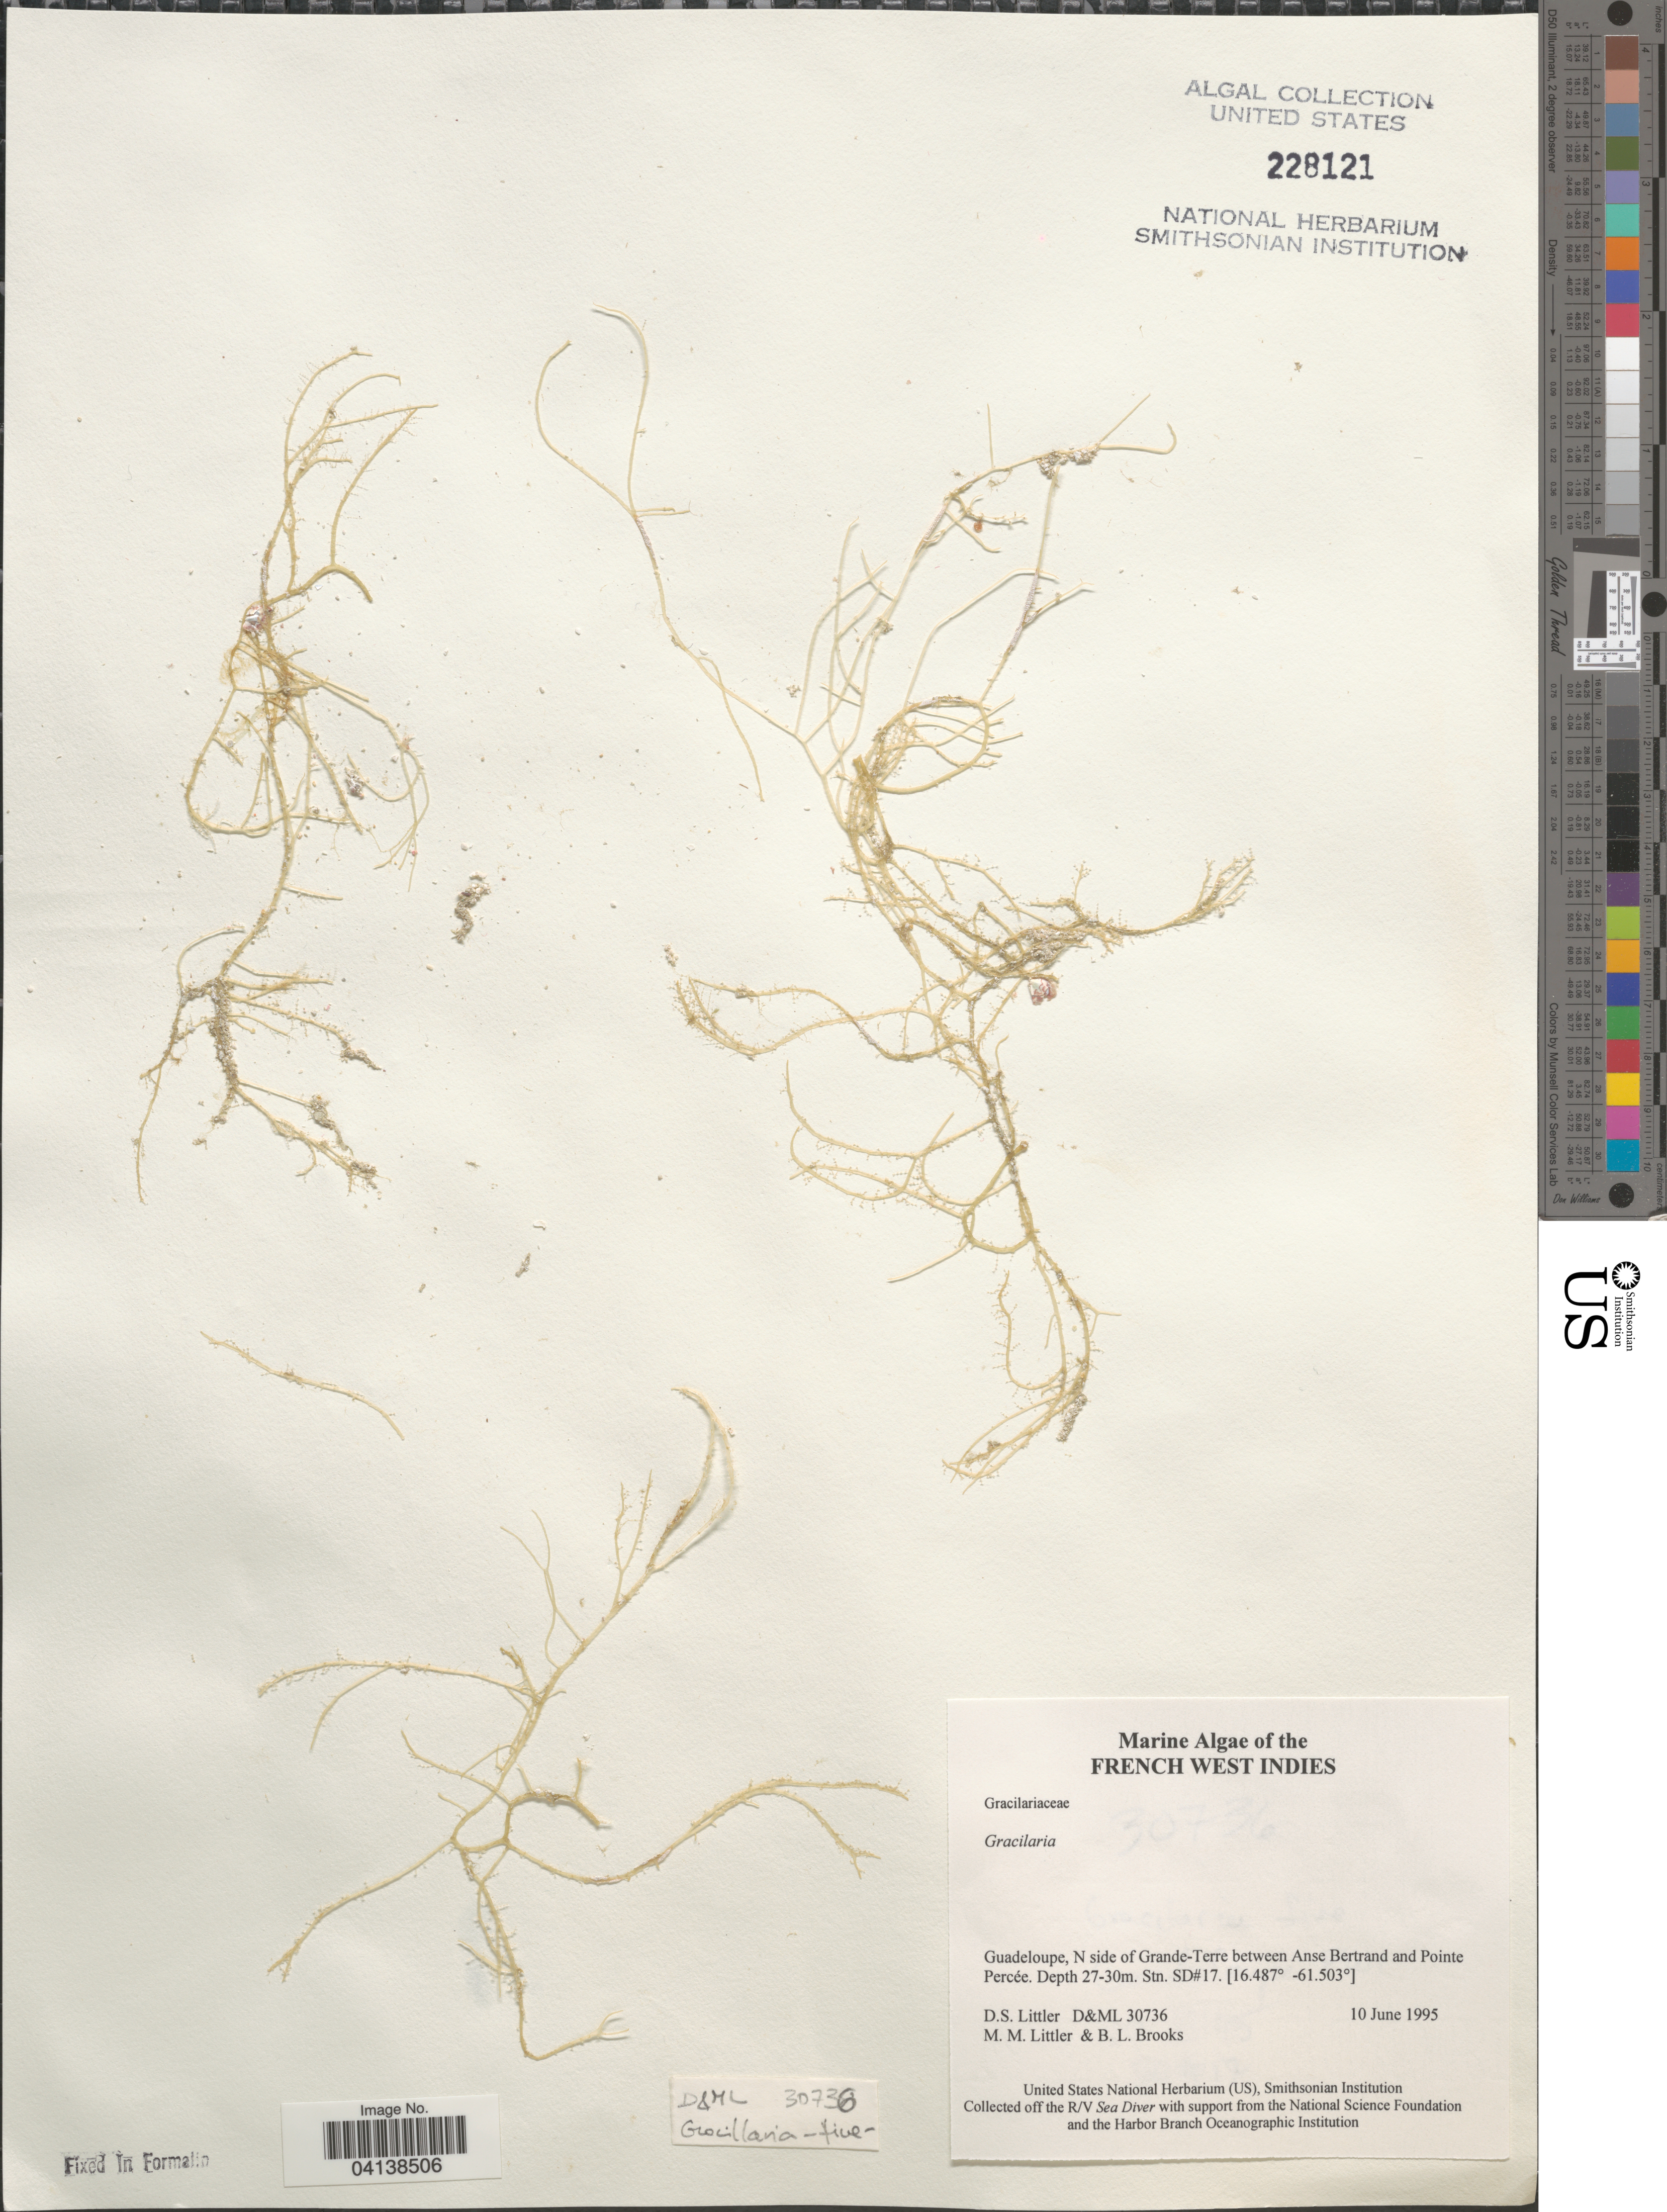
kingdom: Plantae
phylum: Rhodophyta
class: Florideophyceae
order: Gracilariales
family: Gracilariaceae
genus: Gracilaria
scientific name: Gracilaria sp.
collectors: D. S. Littler & B. Brooks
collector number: D&ML 30736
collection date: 1995-06-10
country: Guadeloupe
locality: French West Indies. N side of Grande-Terre between Anse Bertrand and Pointe Percée. Stn. SD#17.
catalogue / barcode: US 228121